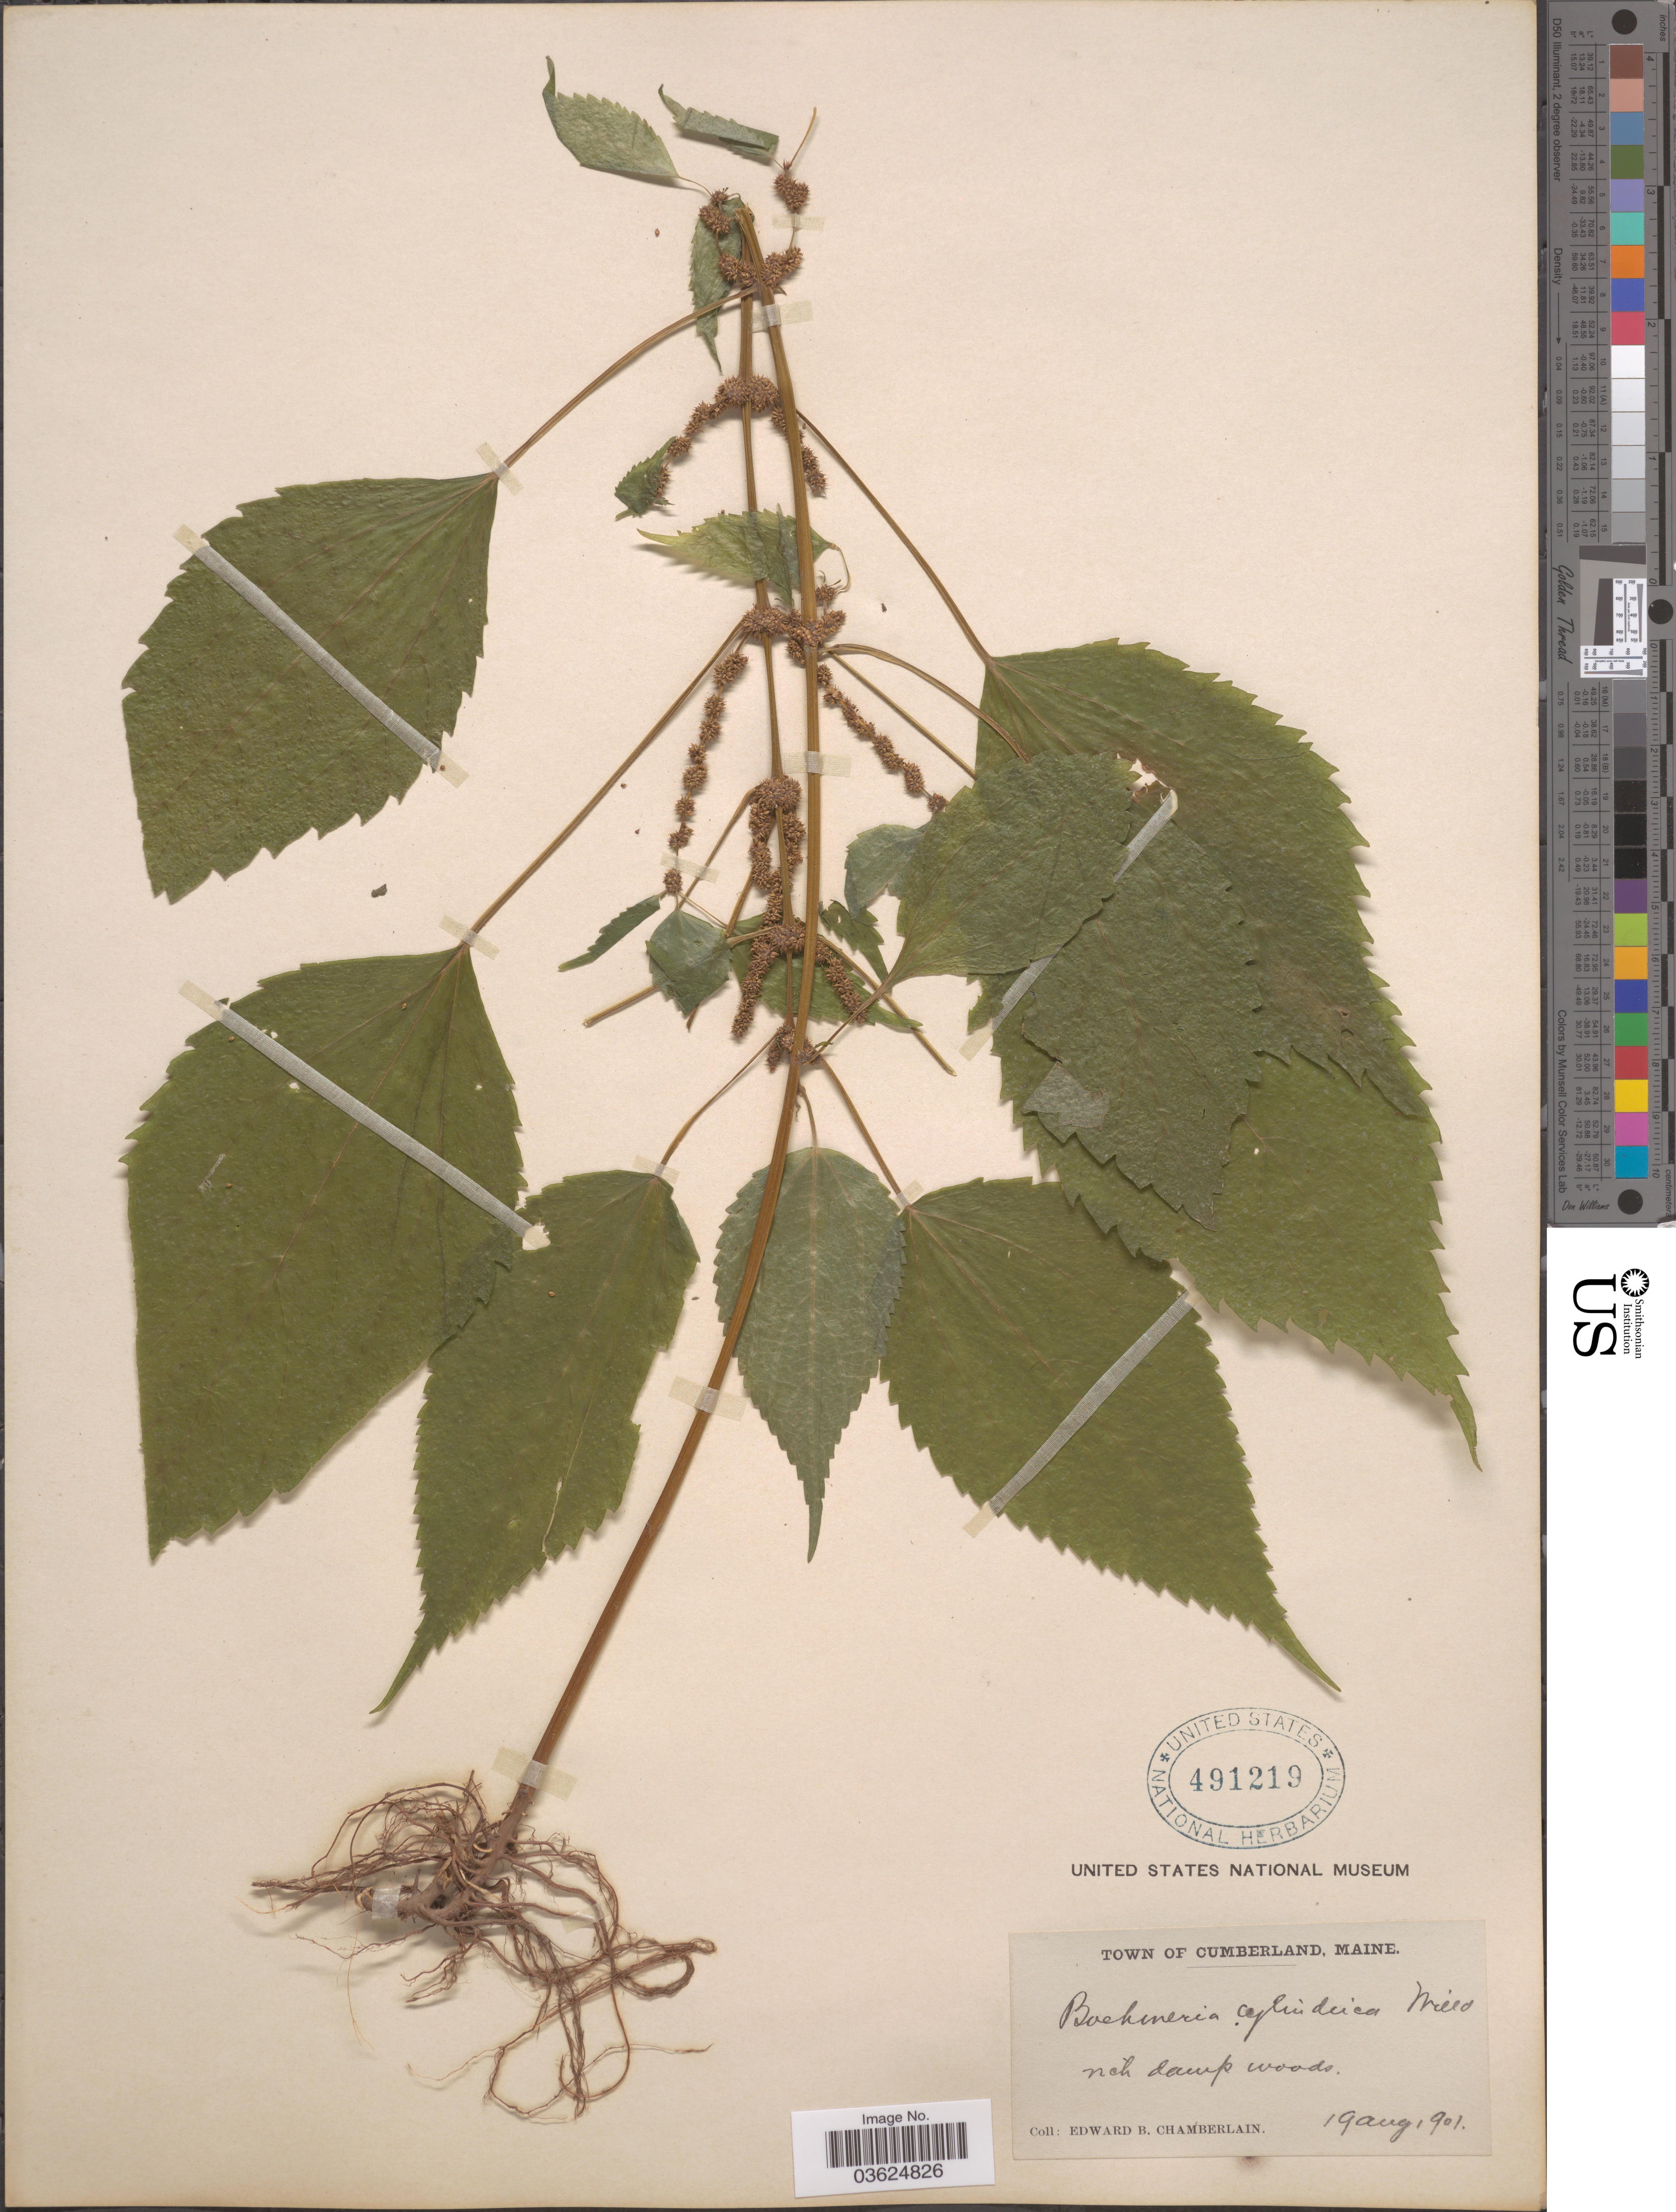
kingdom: Plantae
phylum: Tracheophyta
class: Magnoliopsida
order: Rosales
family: Urticaceae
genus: Boehmeria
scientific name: Boehmeria cylindrica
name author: (L.) Sw.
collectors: E. Chamberlain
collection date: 1901-08-19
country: United States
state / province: Maine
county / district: Cumberland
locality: Cumberland.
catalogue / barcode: US 491219